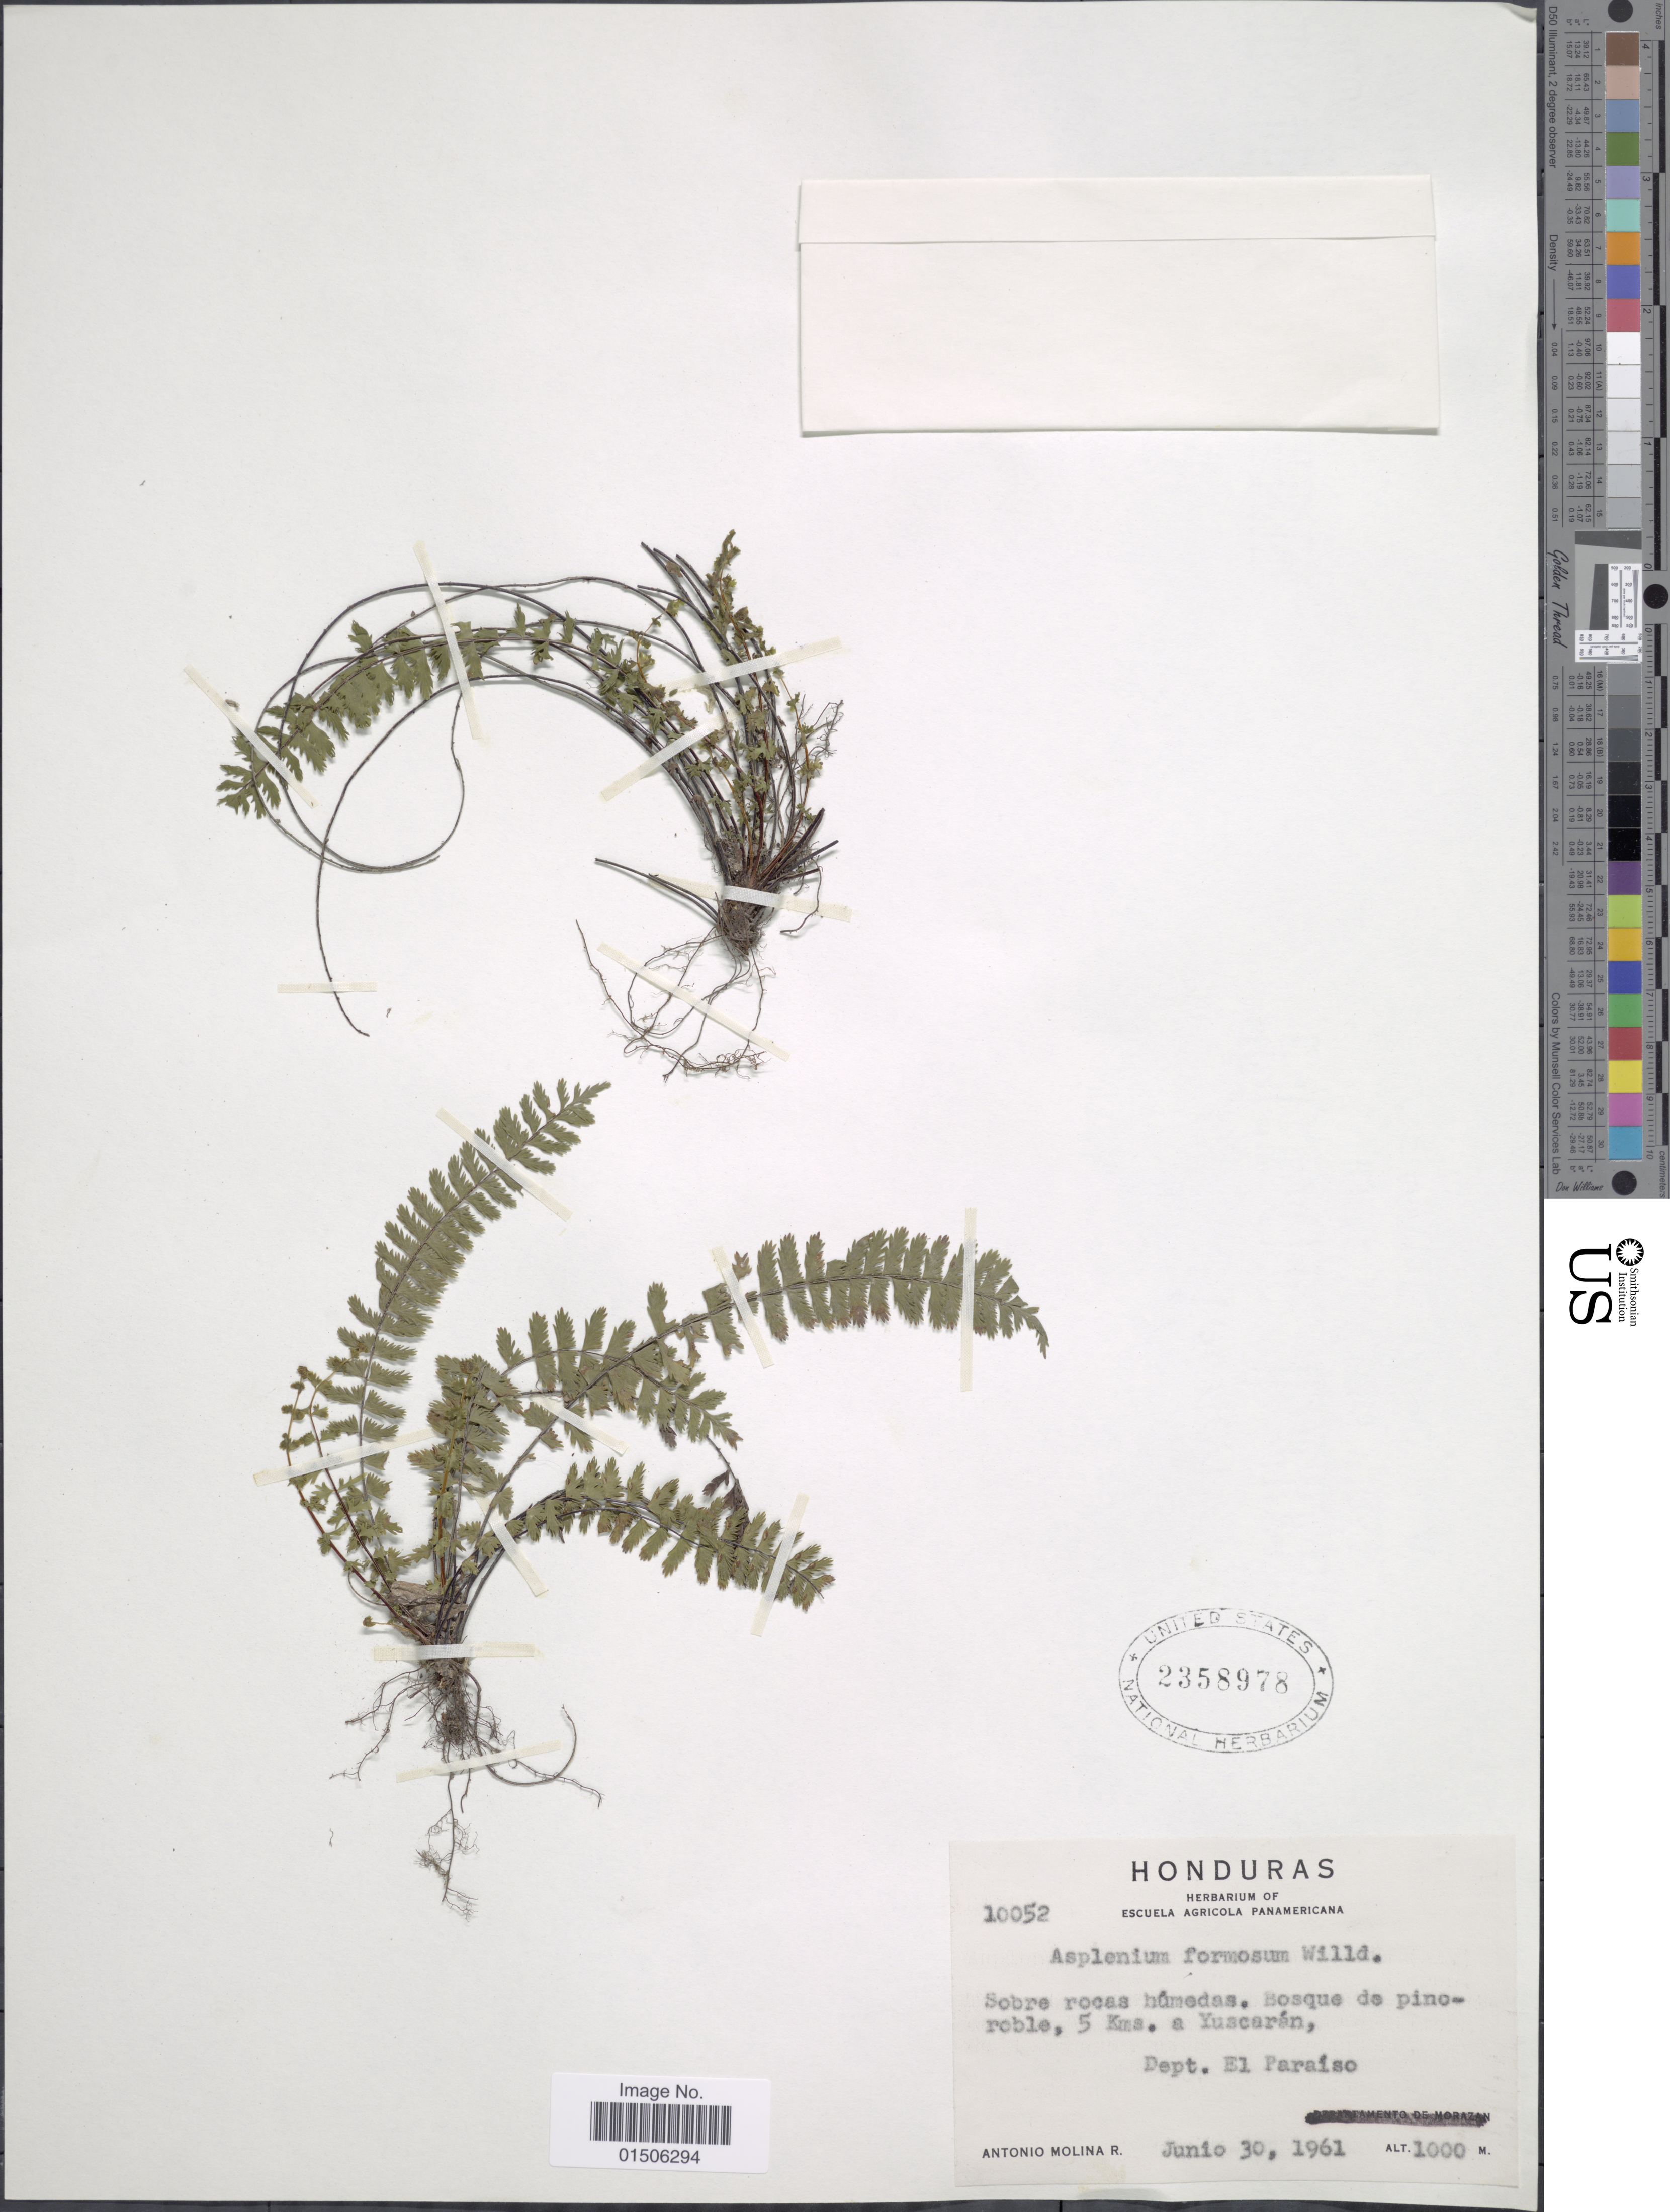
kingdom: Plantae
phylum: Tracheophyta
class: Polypodiopsida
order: Polypodiales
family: Aspleniaceae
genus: Asplenium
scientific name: Asplenium formosum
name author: Willd.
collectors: A. Molina R.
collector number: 10052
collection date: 1961-06-30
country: Honduras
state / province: El Paraíso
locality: Sobre rocas húmedas. Bosque de pinoroble, 5 Kms a Yuscarán, Dept. El Paraíso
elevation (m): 1000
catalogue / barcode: US 2358978